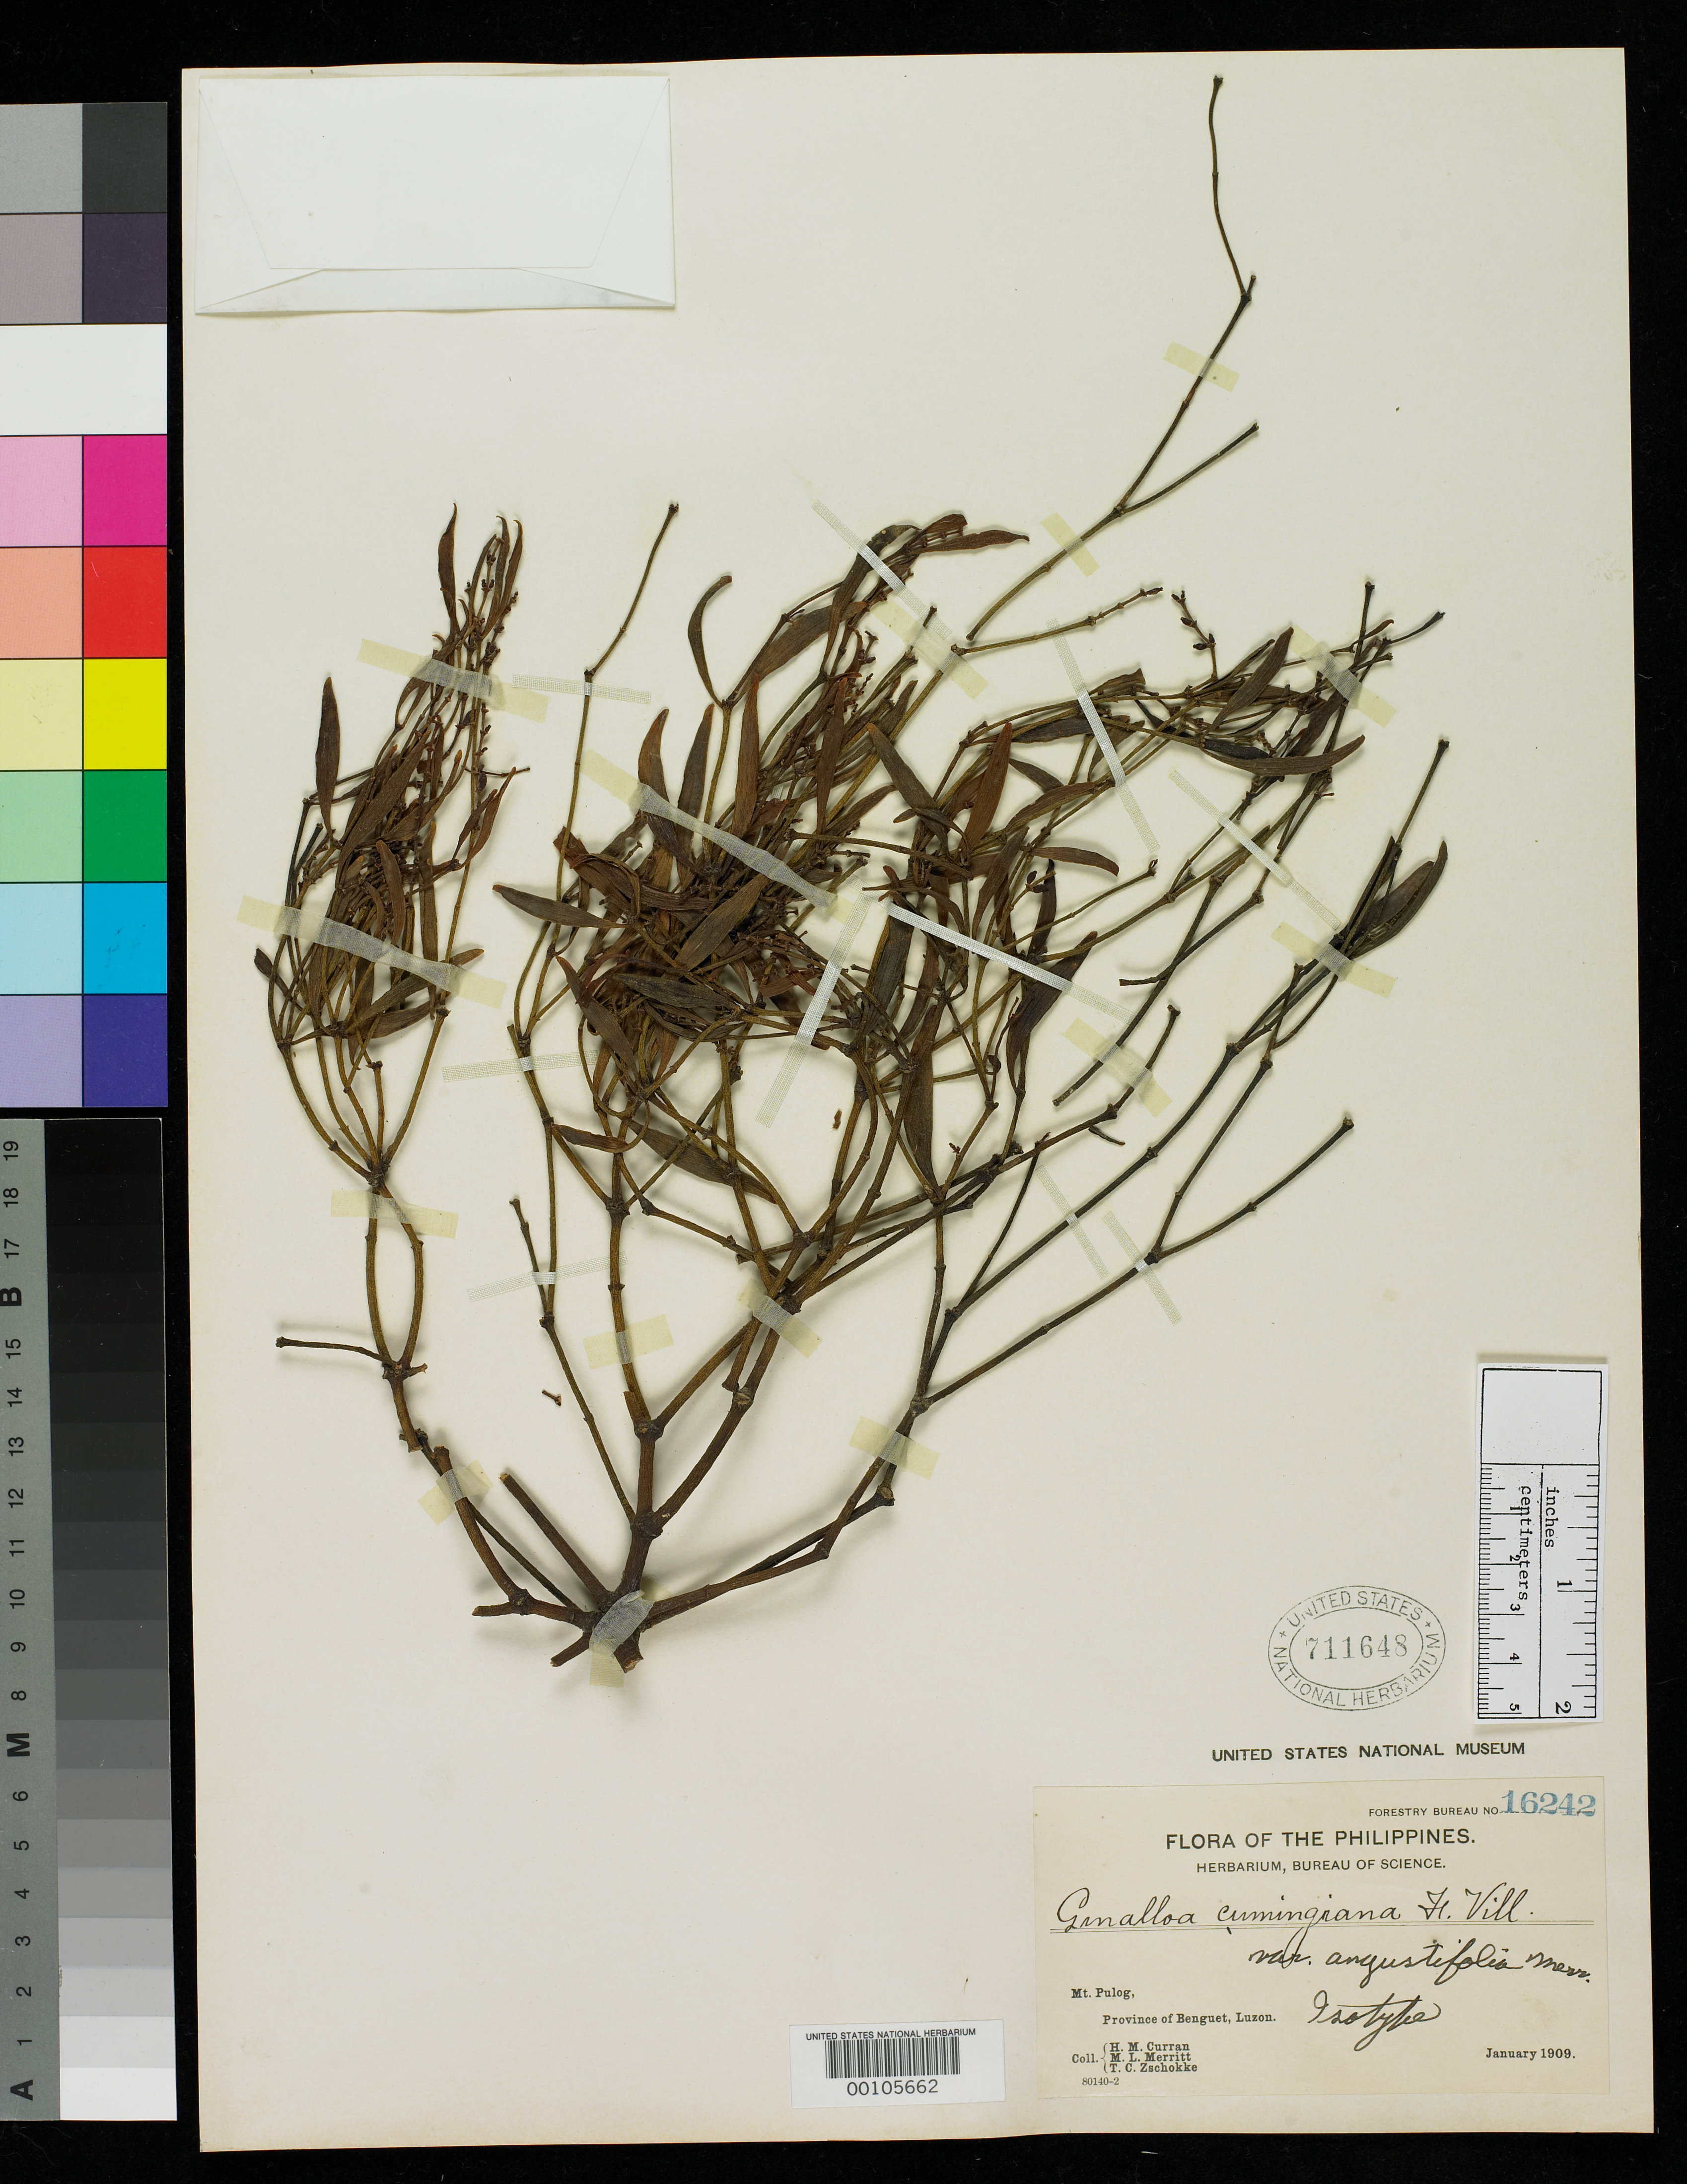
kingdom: Plantae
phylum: Tracheophyta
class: Magnoliopsida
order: Santalales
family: Viscaceae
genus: Ginalloa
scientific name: Ginalloa cumingiana var. angustifolia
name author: Merr.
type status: Isotype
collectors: H. M. Curran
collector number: Bur. Sci. 16242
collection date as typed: Jan 1909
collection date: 1909-01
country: Philippines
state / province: Cordillera (Administrative Region)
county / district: Benguet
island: Luzon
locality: Mt. Pulog.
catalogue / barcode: US 711648